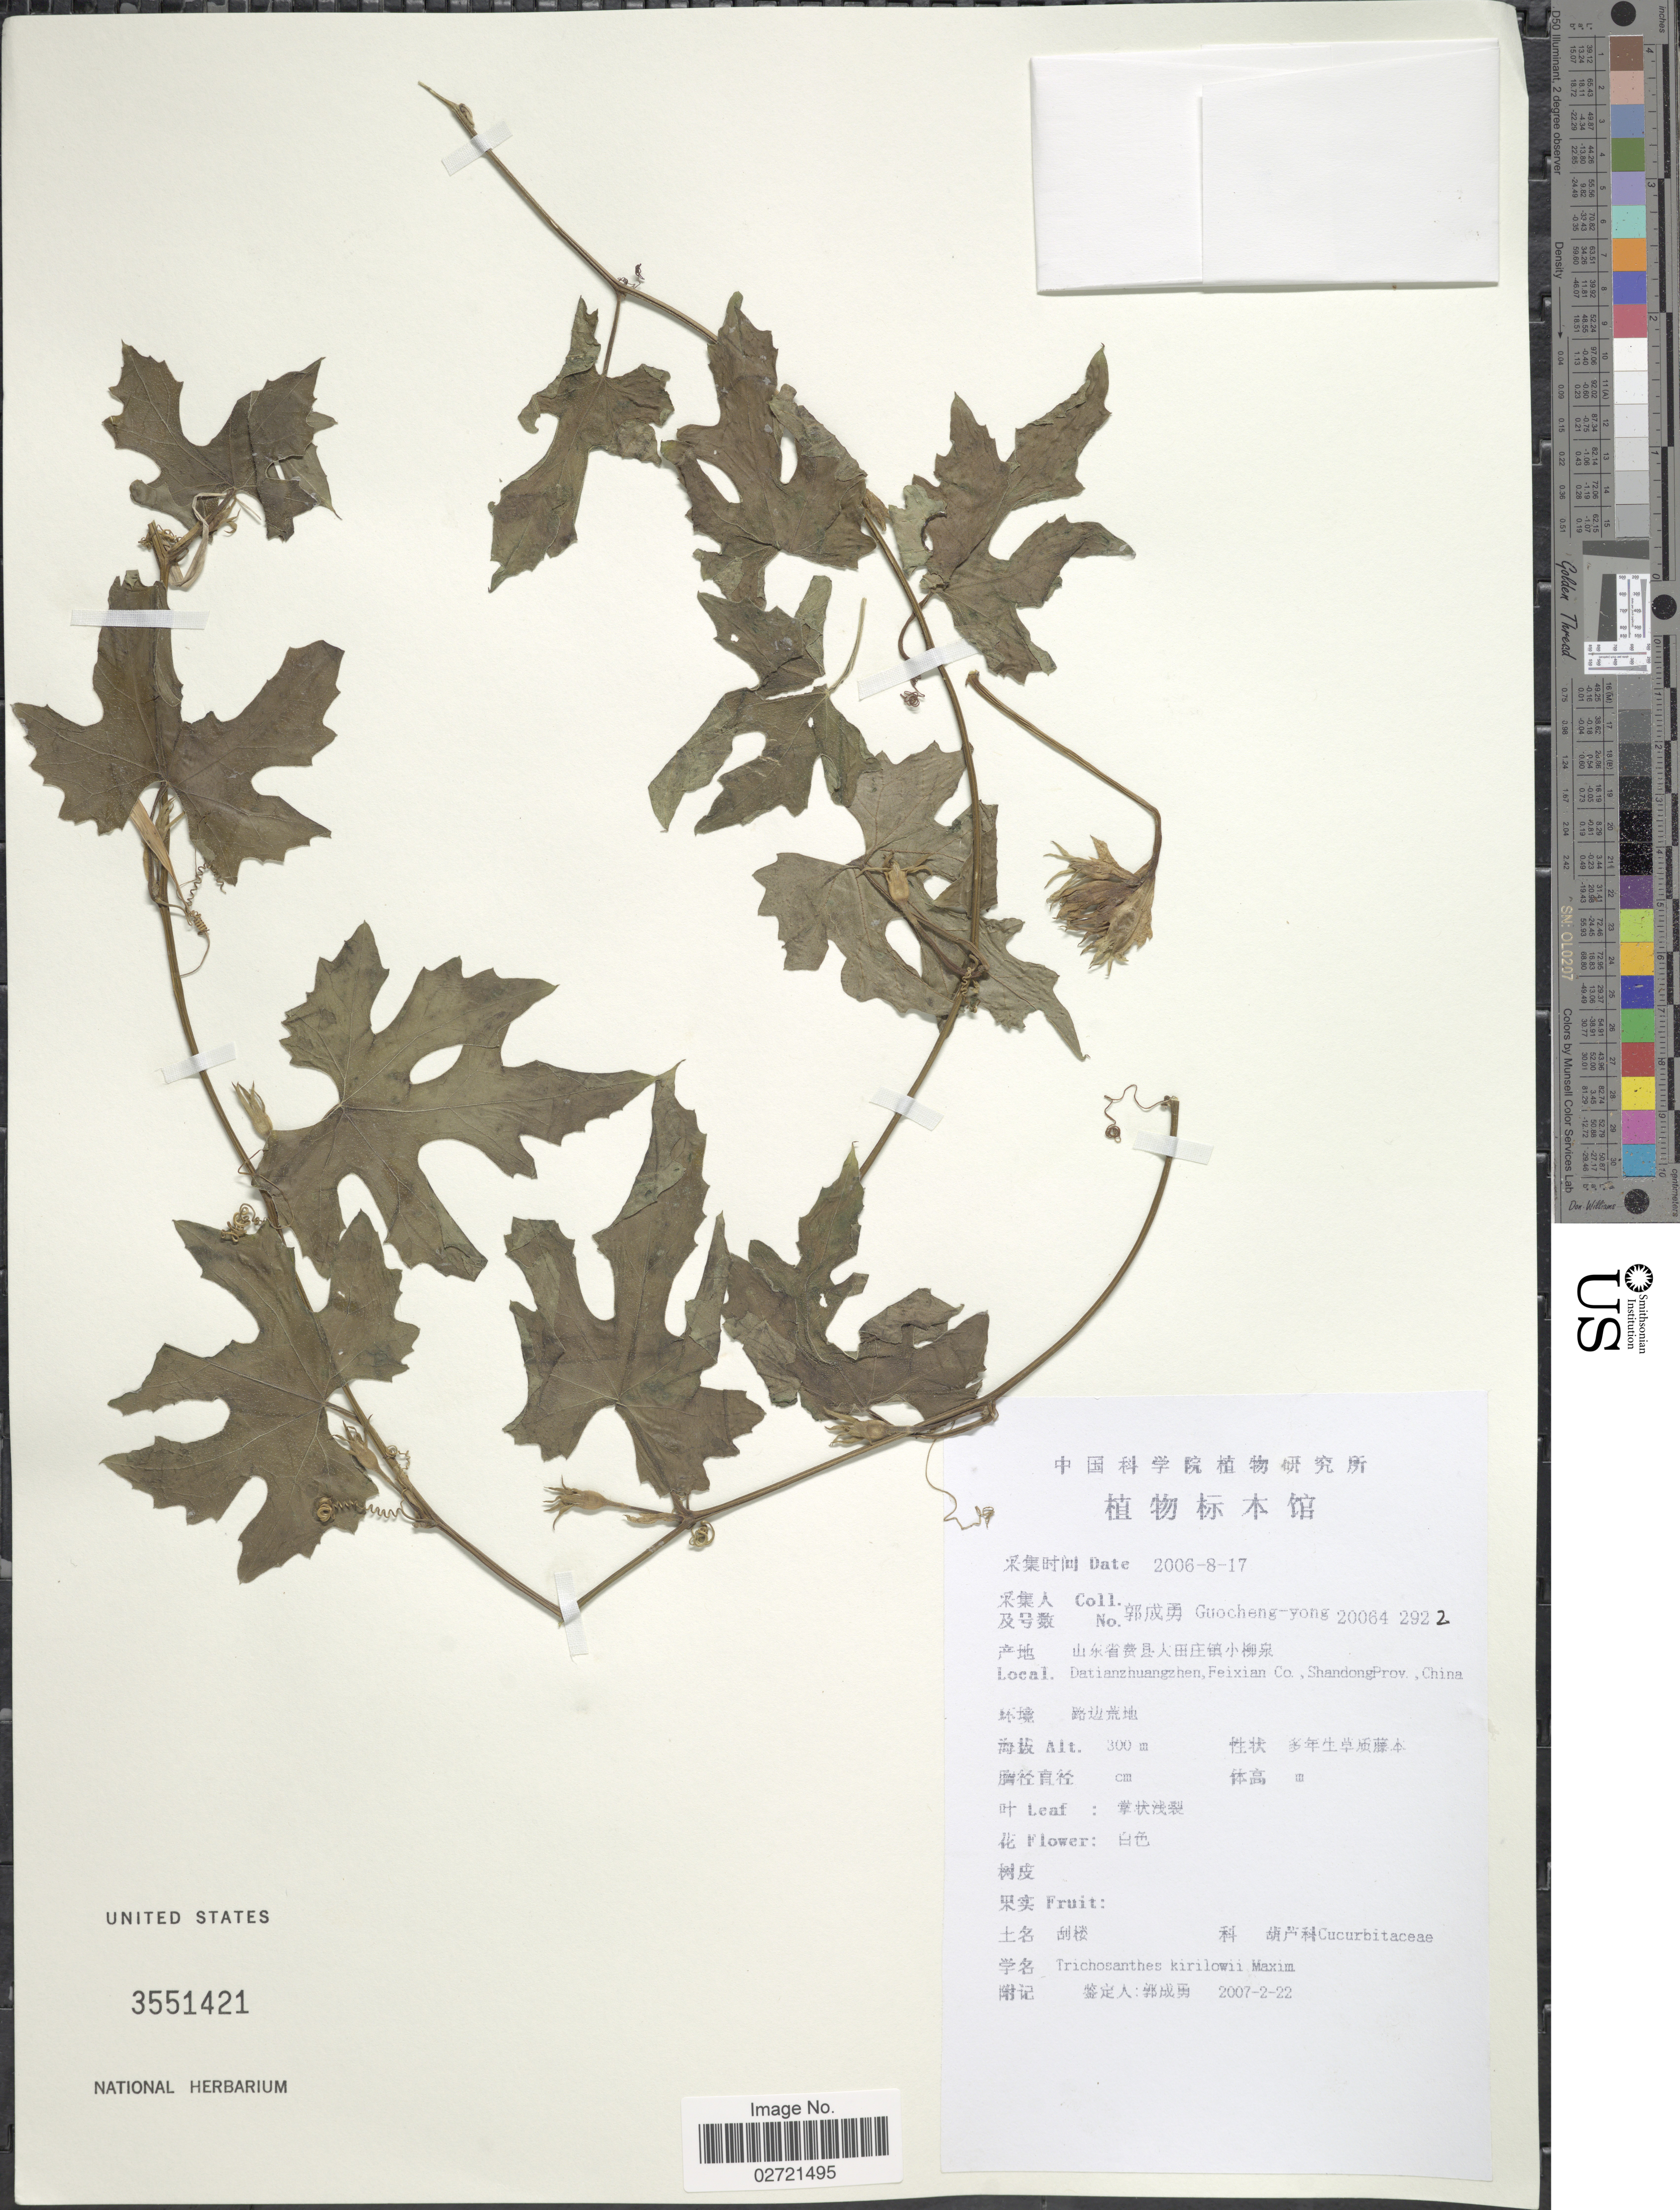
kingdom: Plantae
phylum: Tracheophyta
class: Magnoliopsida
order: Cucurbitales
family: Cucurbitaceae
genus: Trichosanthes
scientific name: Trichosanthes kirilowii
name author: Maxim.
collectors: Guo cheng-yong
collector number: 20064 2922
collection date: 2006-08-17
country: China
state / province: Shandong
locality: Datianzhuangzhen, Feixian Co., Shandong Prov., China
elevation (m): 300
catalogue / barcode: US 3551421